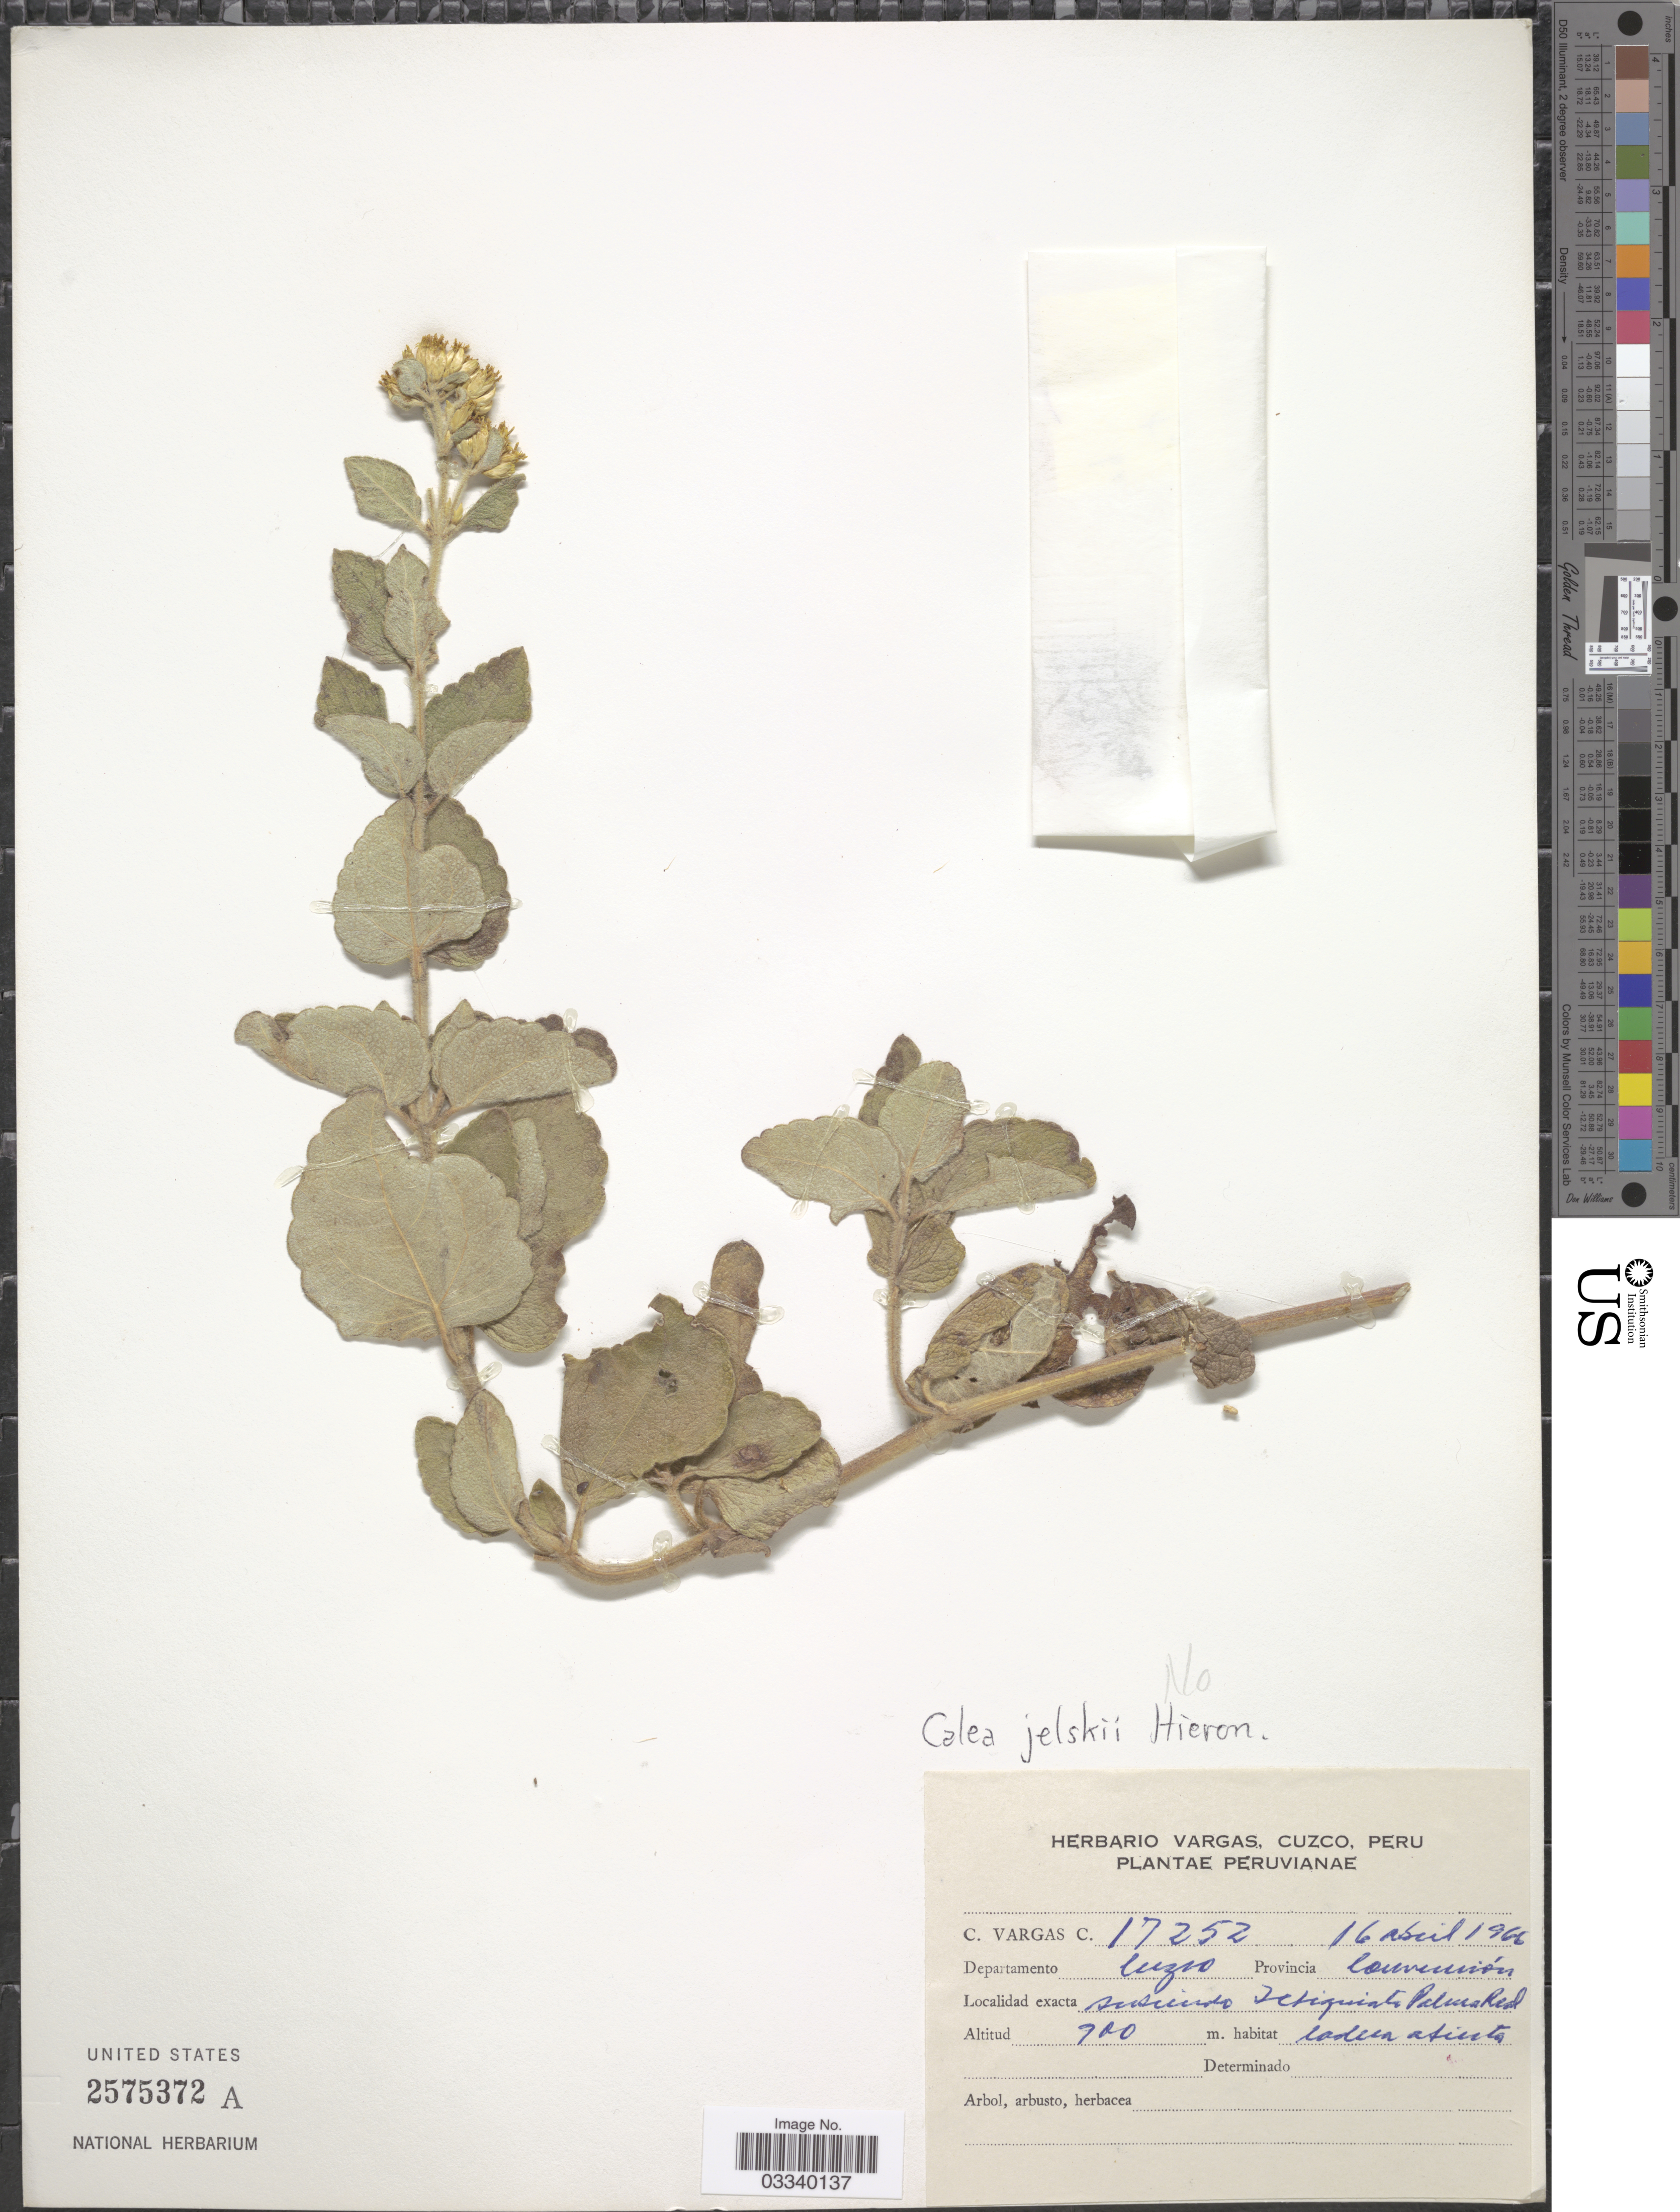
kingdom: Plantae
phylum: Tracheophyta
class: Magnoliopsida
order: Asterales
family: Asteraceae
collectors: C. Vargas Calderón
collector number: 17252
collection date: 1966-04-16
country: Peru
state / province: Cusco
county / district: La Convención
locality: Palma Real.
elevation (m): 700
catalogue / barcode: US 2575372A